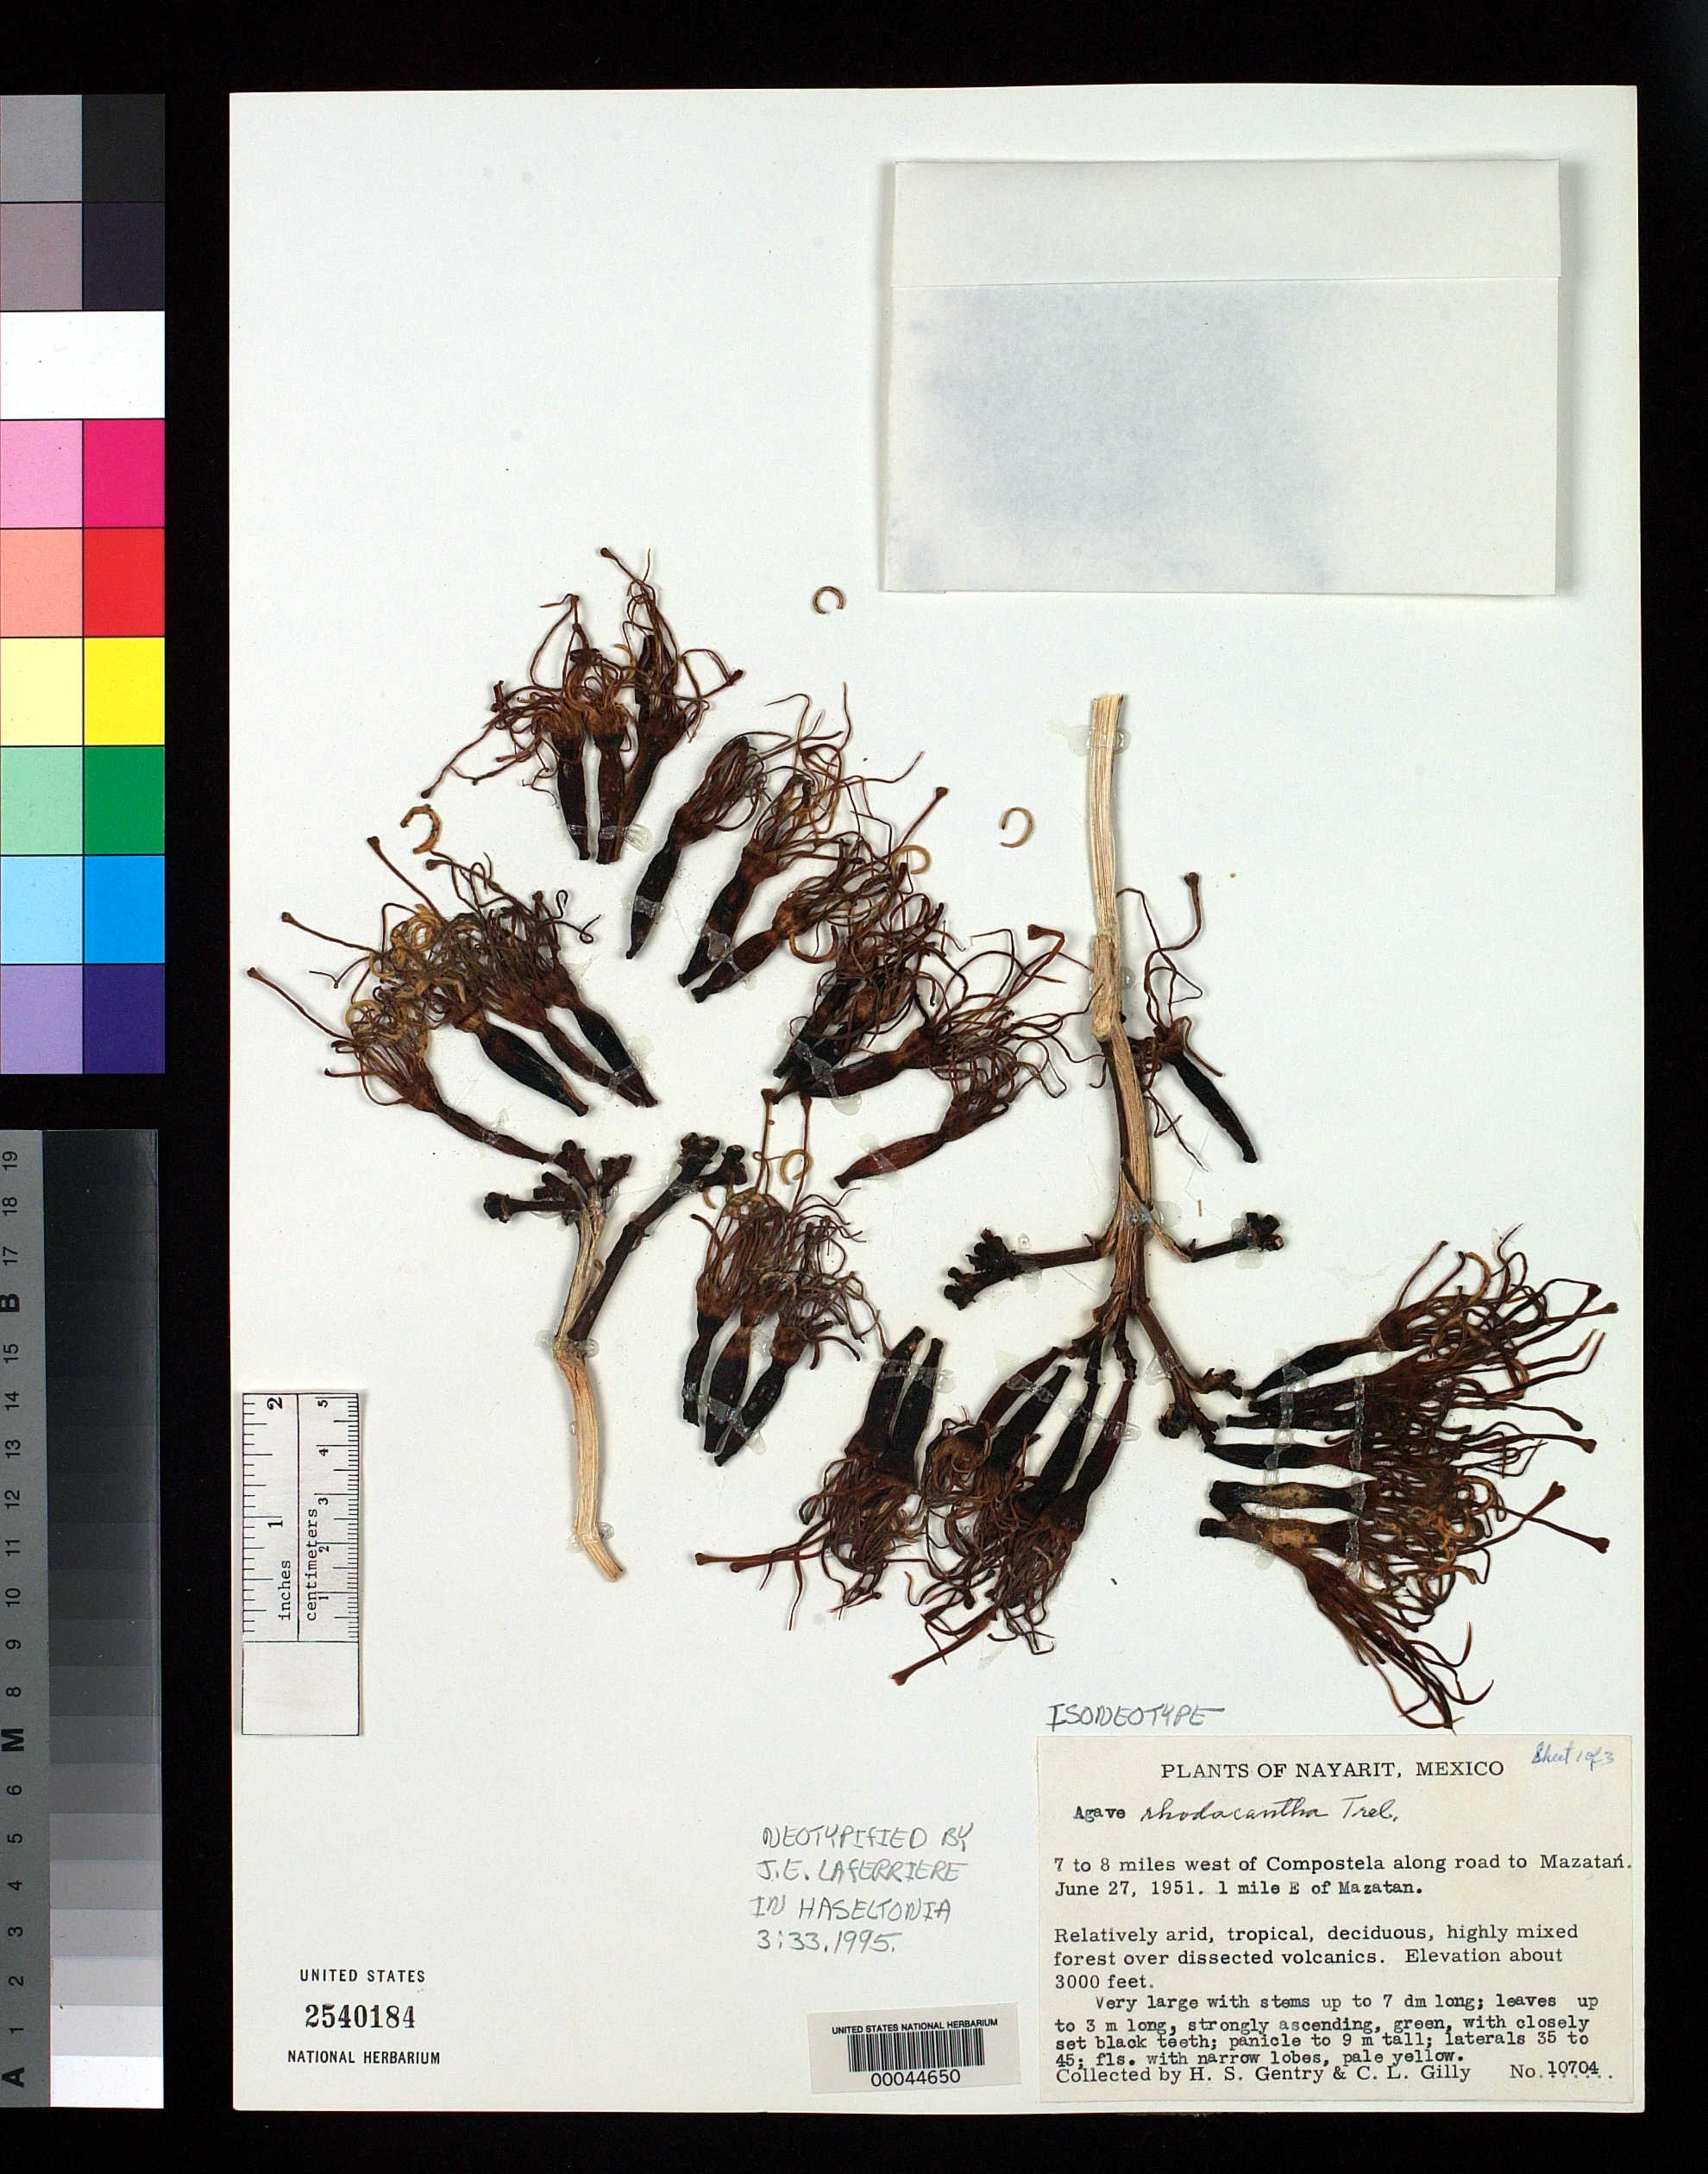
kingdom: Plantae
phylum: Tracheophyta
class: Liliopsida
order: Asparagales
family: Asparagaceae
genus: Agave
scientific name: Agave rhodacantha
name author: Trel.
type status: Isoneotype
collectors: H. S. Gentry & C. Gilly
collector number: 10704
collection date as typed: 27 Jun 1951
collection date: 1951-06-27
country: Mexico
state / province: Nayarit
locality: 7-8 mi W of Compostela along road to Mazatan, 1 mi E of Mazatan.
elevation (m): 914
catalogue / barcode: US 2540184